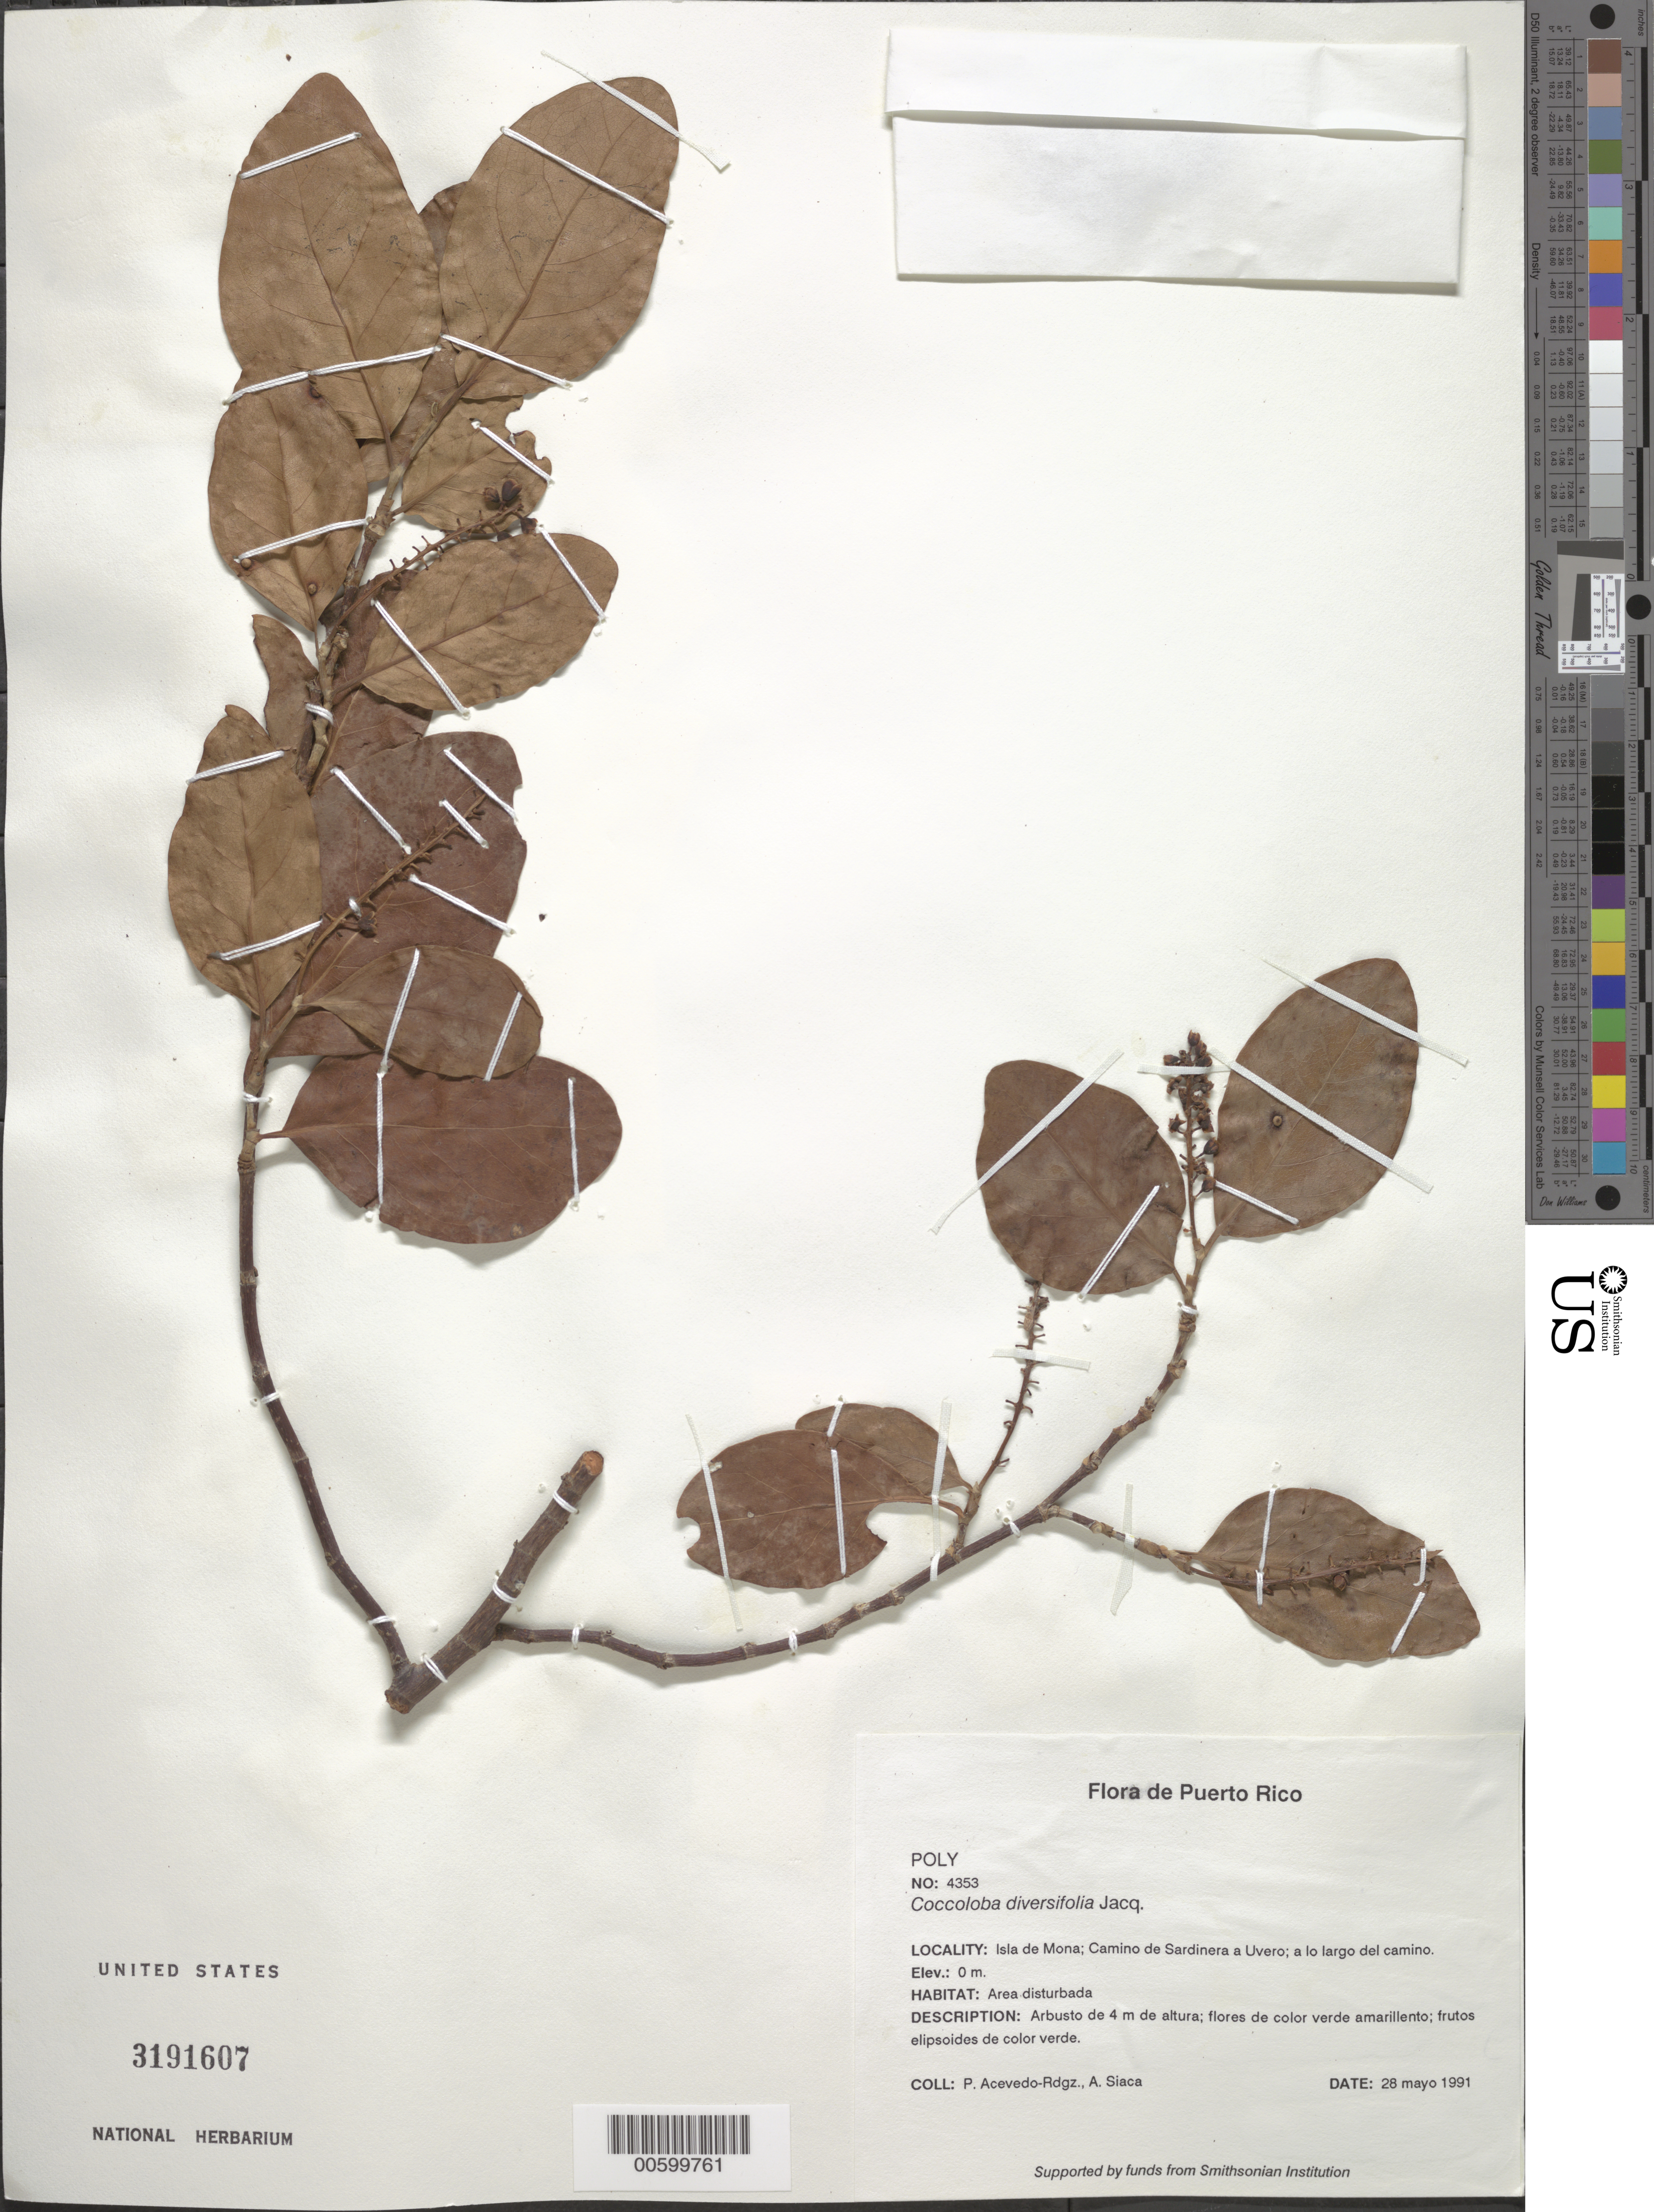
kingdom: Plantae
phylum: Tracheophyta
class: Magnoliopsida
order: Caryophyllales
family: Polygonaceae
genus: Coccoloba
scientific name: Coccoloba diversifolia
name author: Jacq.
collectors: P. Acevedo-Rodr. & A. Siaca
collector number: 4353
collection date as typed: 28 May 1991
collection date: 1991-05-28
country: Puerto Rico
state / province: Mayaguëz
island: Mona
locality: Isla de Mona; Camino de Sardinera a Uvero; a lo largo del camino.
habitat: Area disturbada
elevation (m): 0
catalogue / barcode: US 3191607